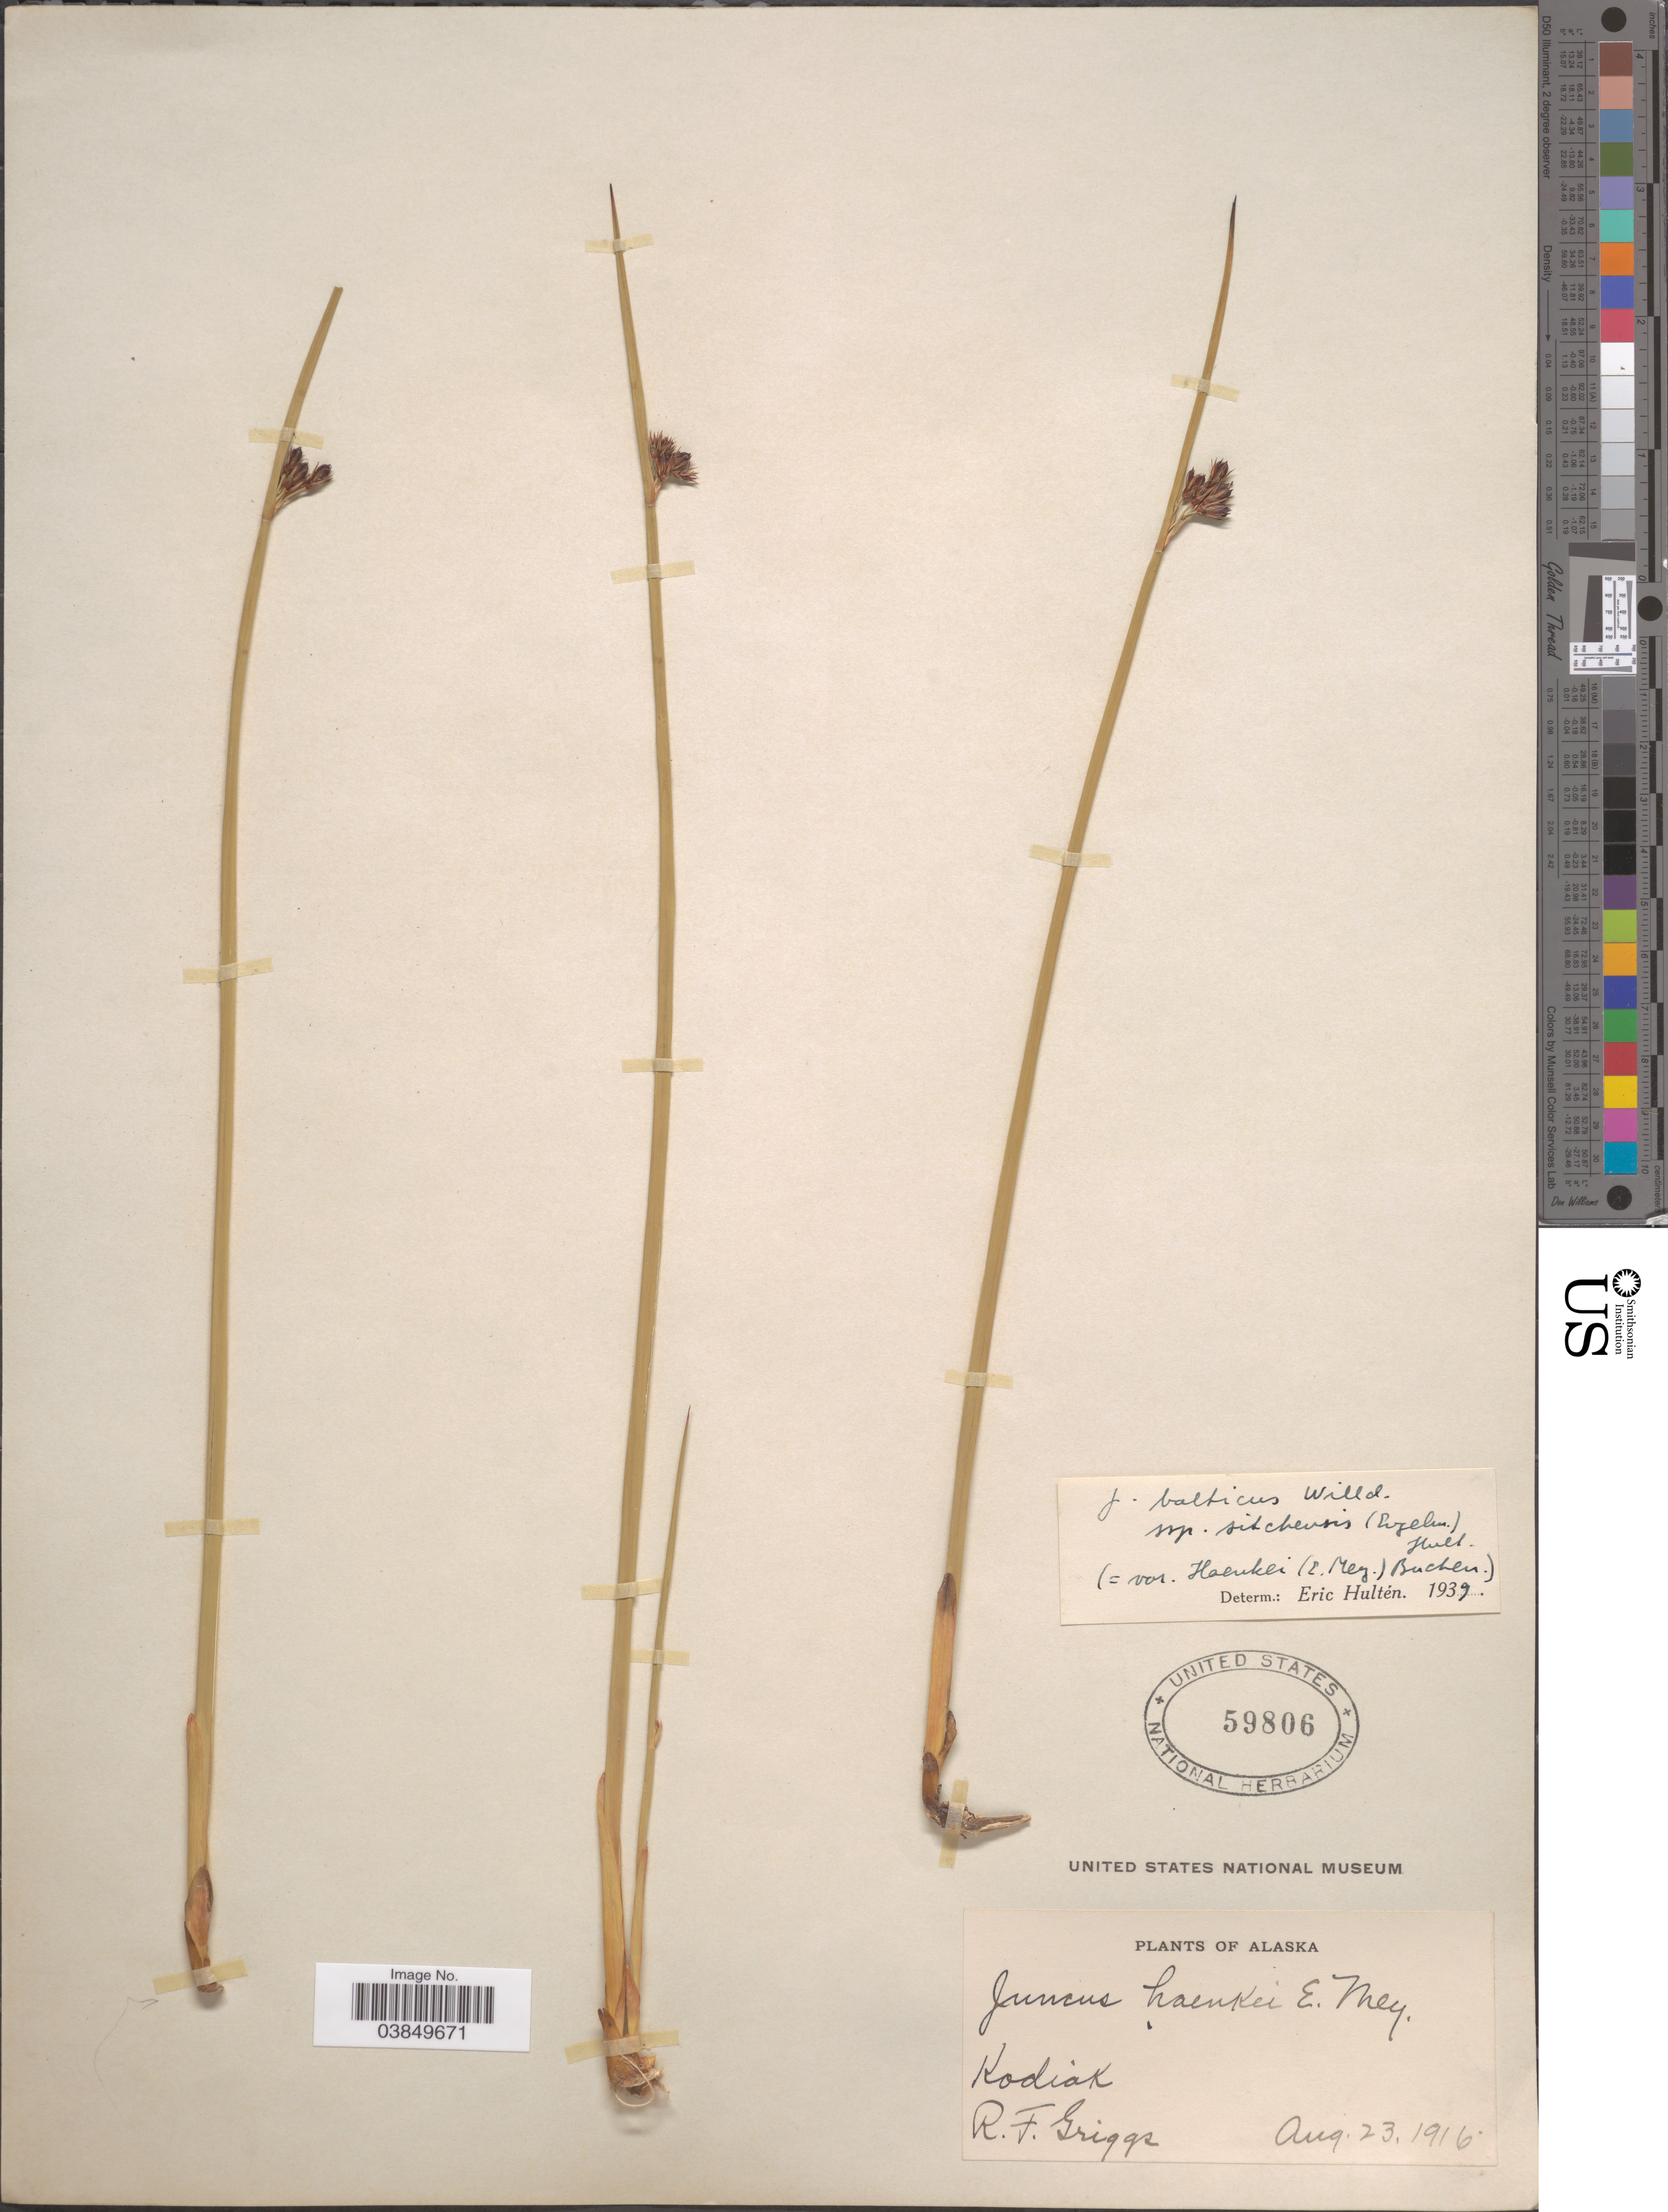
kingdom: Plantae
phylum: Tracheophyta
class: Liliopsida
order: Poales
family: Juncaceae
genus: Juncus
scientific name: Juncus balticus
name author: Willd.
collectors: R. F. Griggs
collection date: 1916-08-23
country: United States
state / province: Alaska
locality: Kodiak.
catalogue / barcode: US 59806